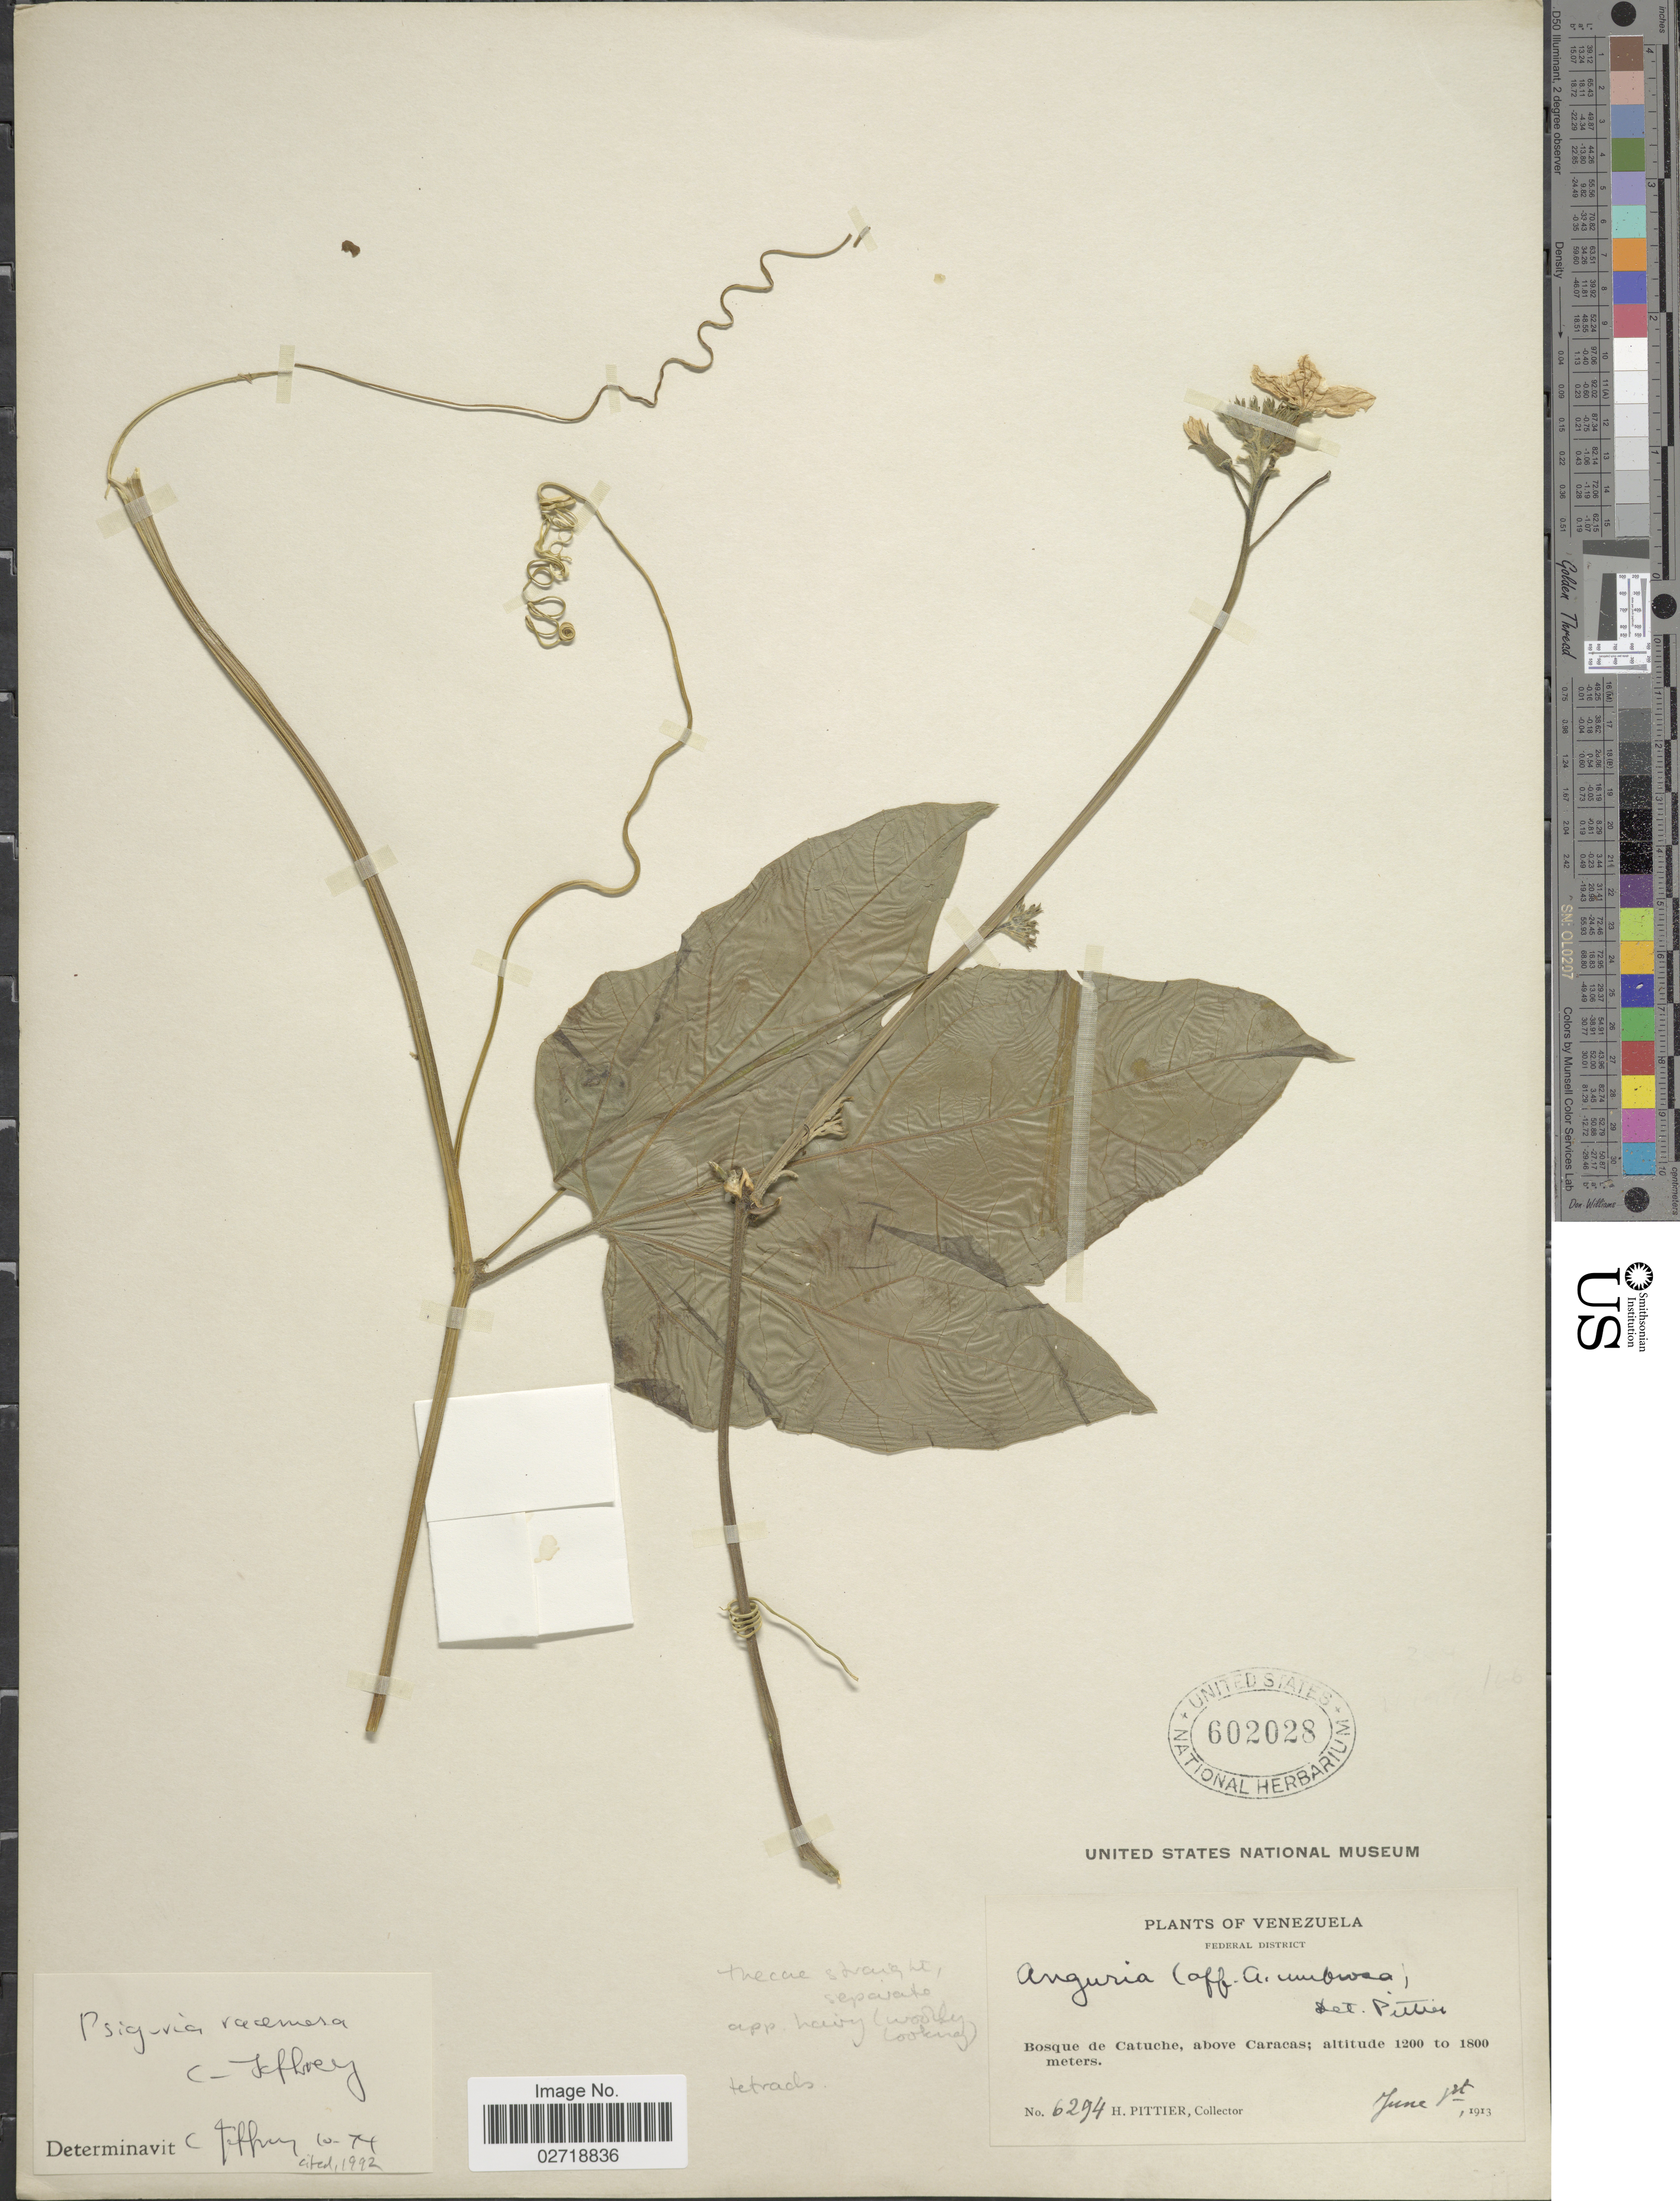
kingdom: Plantae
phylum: Tracheophyta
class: Magnoliopsida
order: Cucurbitales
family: Cucurbitaceae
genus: Psiguria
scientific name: Psiguria racemosa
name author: C. Jeffrey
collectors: H. F. Pittier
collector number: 6294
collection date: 1913-06-01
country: Venezuela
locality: Federal District. Bosque de Catuche, above Caracas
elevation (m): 1200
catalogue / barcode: US 602028